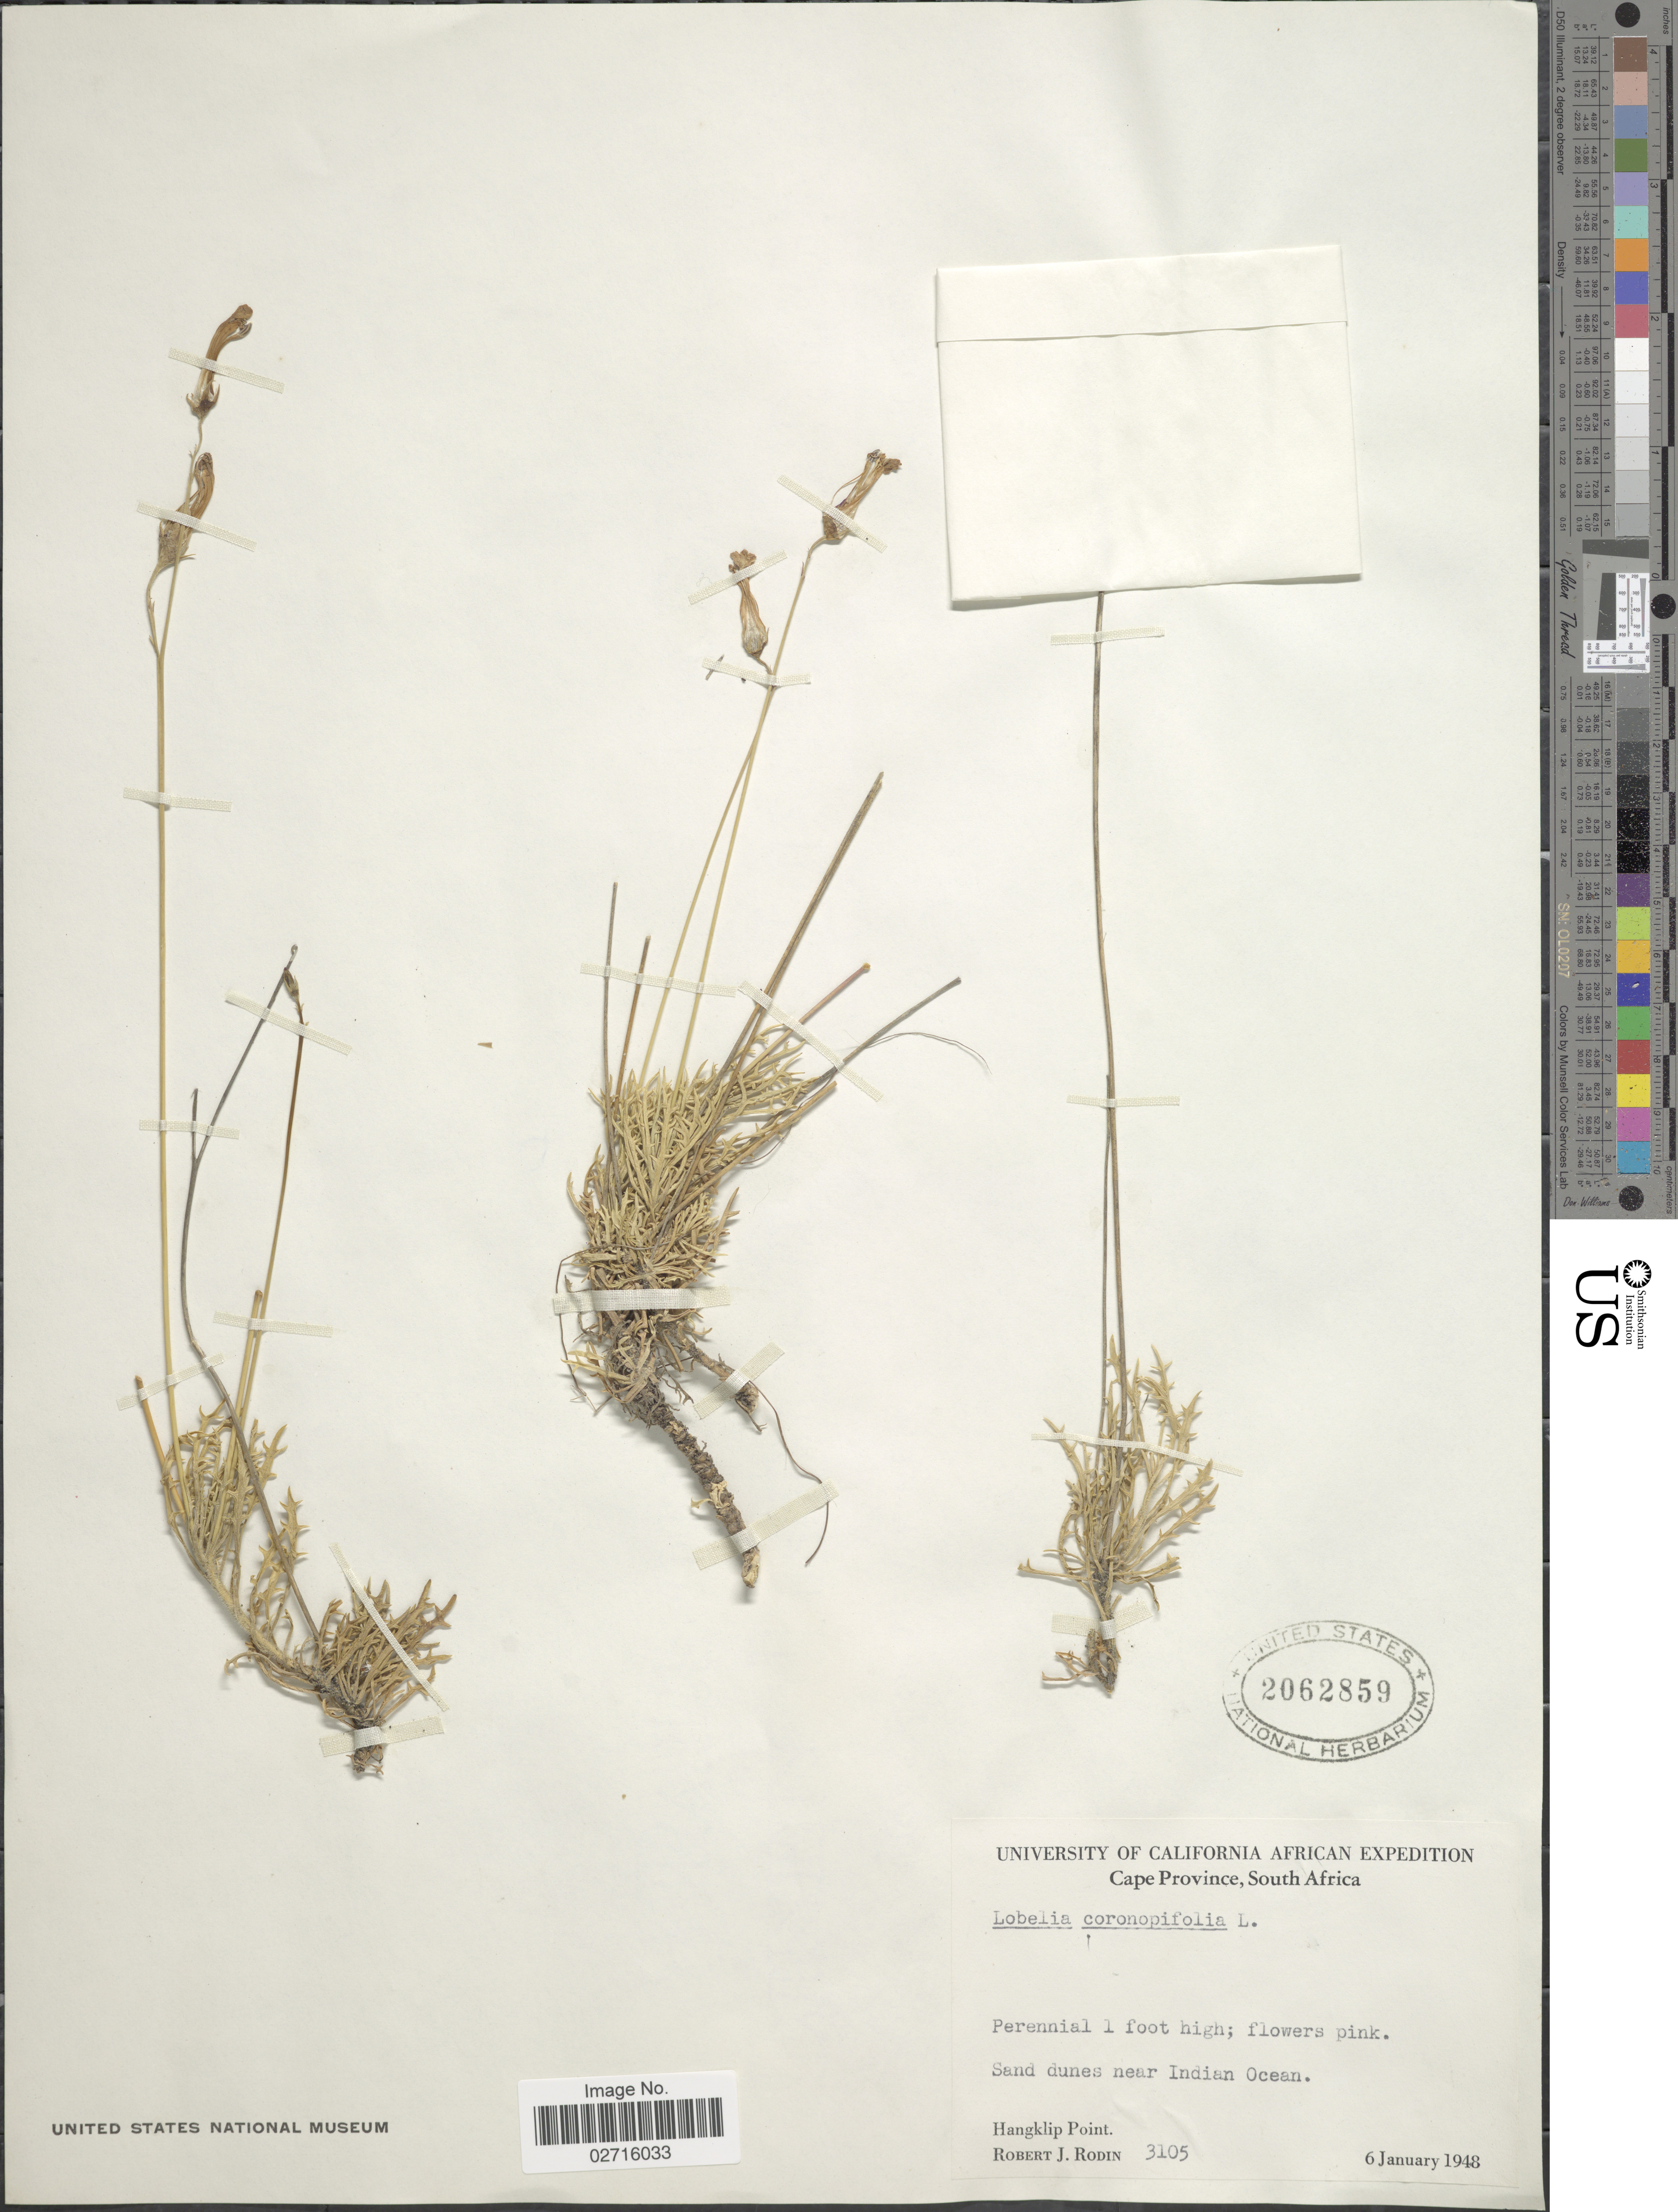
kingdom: Plantae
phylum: Tracheophyta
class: Magnoliopsida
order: Asterales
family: Campanulaceae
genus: Lobelia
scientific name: Lobelia coronopifolia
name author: L.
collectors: R. J. Rodin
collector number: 3105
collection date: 1948-01-06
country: South Africa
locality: Sand dunes near Indian Ocean, Hangklip Point.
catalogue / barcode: US 2062859